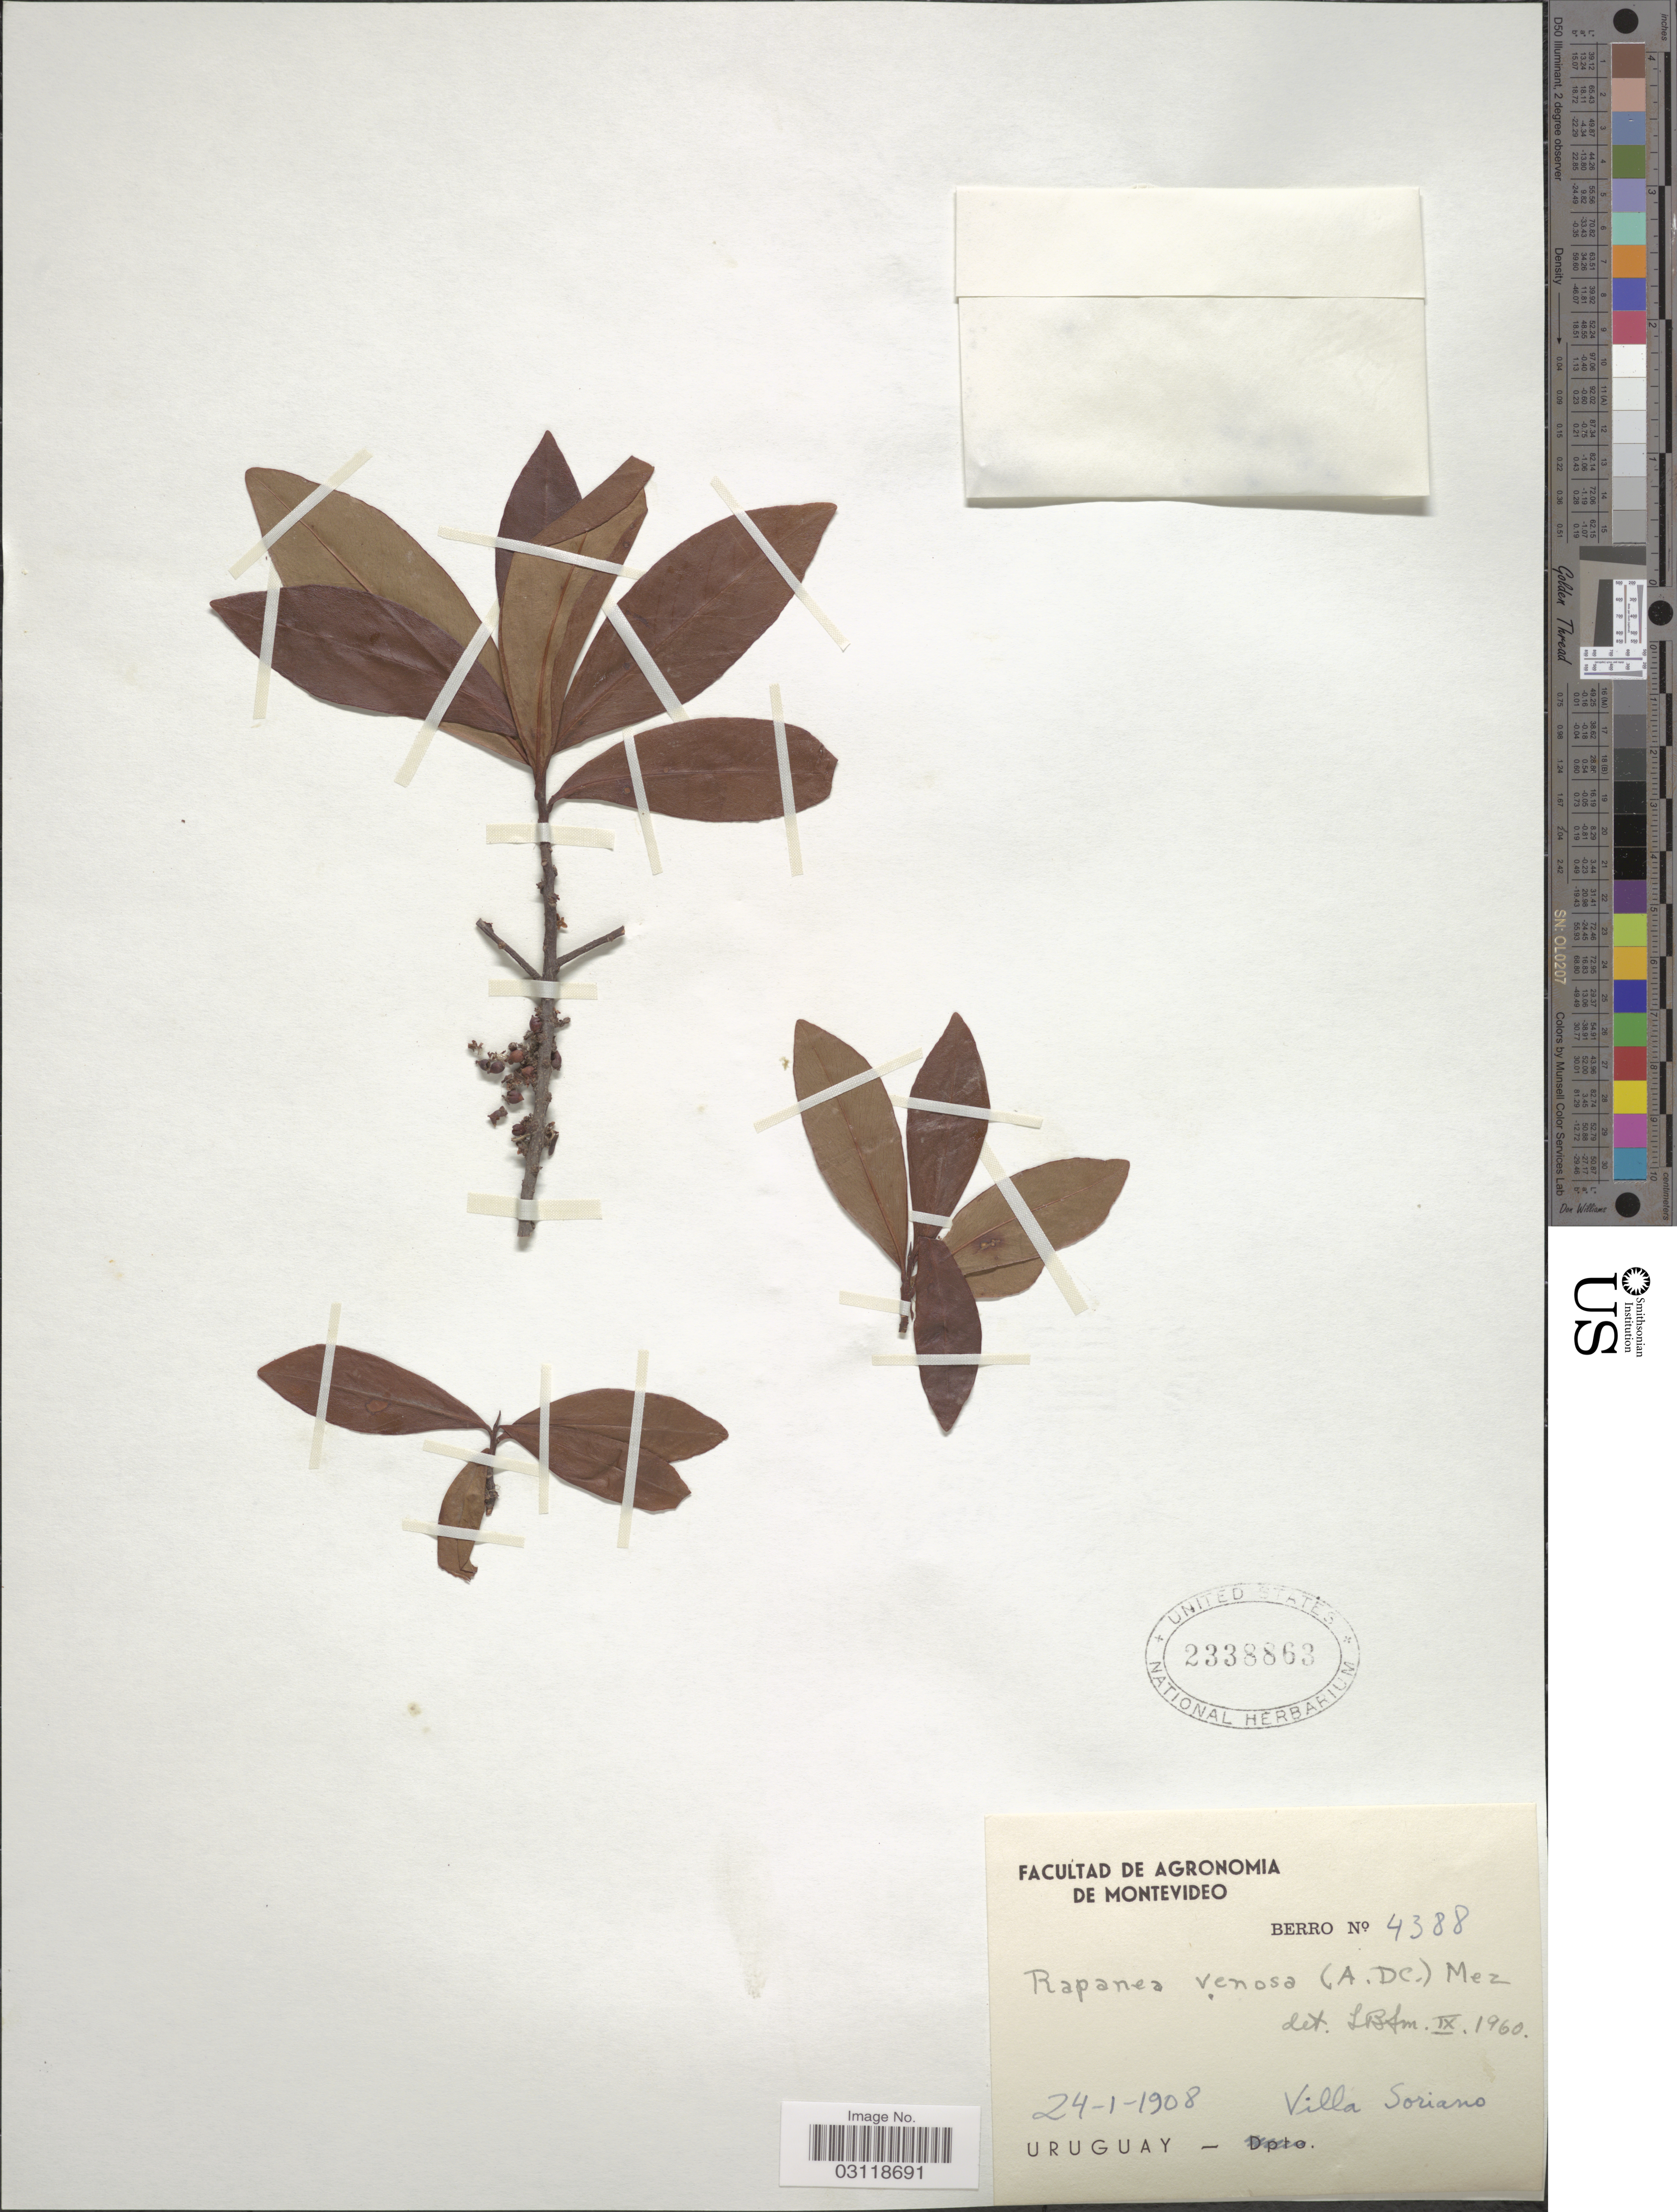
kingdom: Plantae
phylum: Tracheophyta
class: Magnoliopsida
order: Ericales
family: Primulaceae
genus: Rapanea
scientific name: Rapanea venosa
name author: (A. DC.) Mez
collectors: Berro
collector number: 4388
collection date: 1908-01-24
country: Uruguay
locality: Villa Soriano.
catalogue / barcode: US 2338863